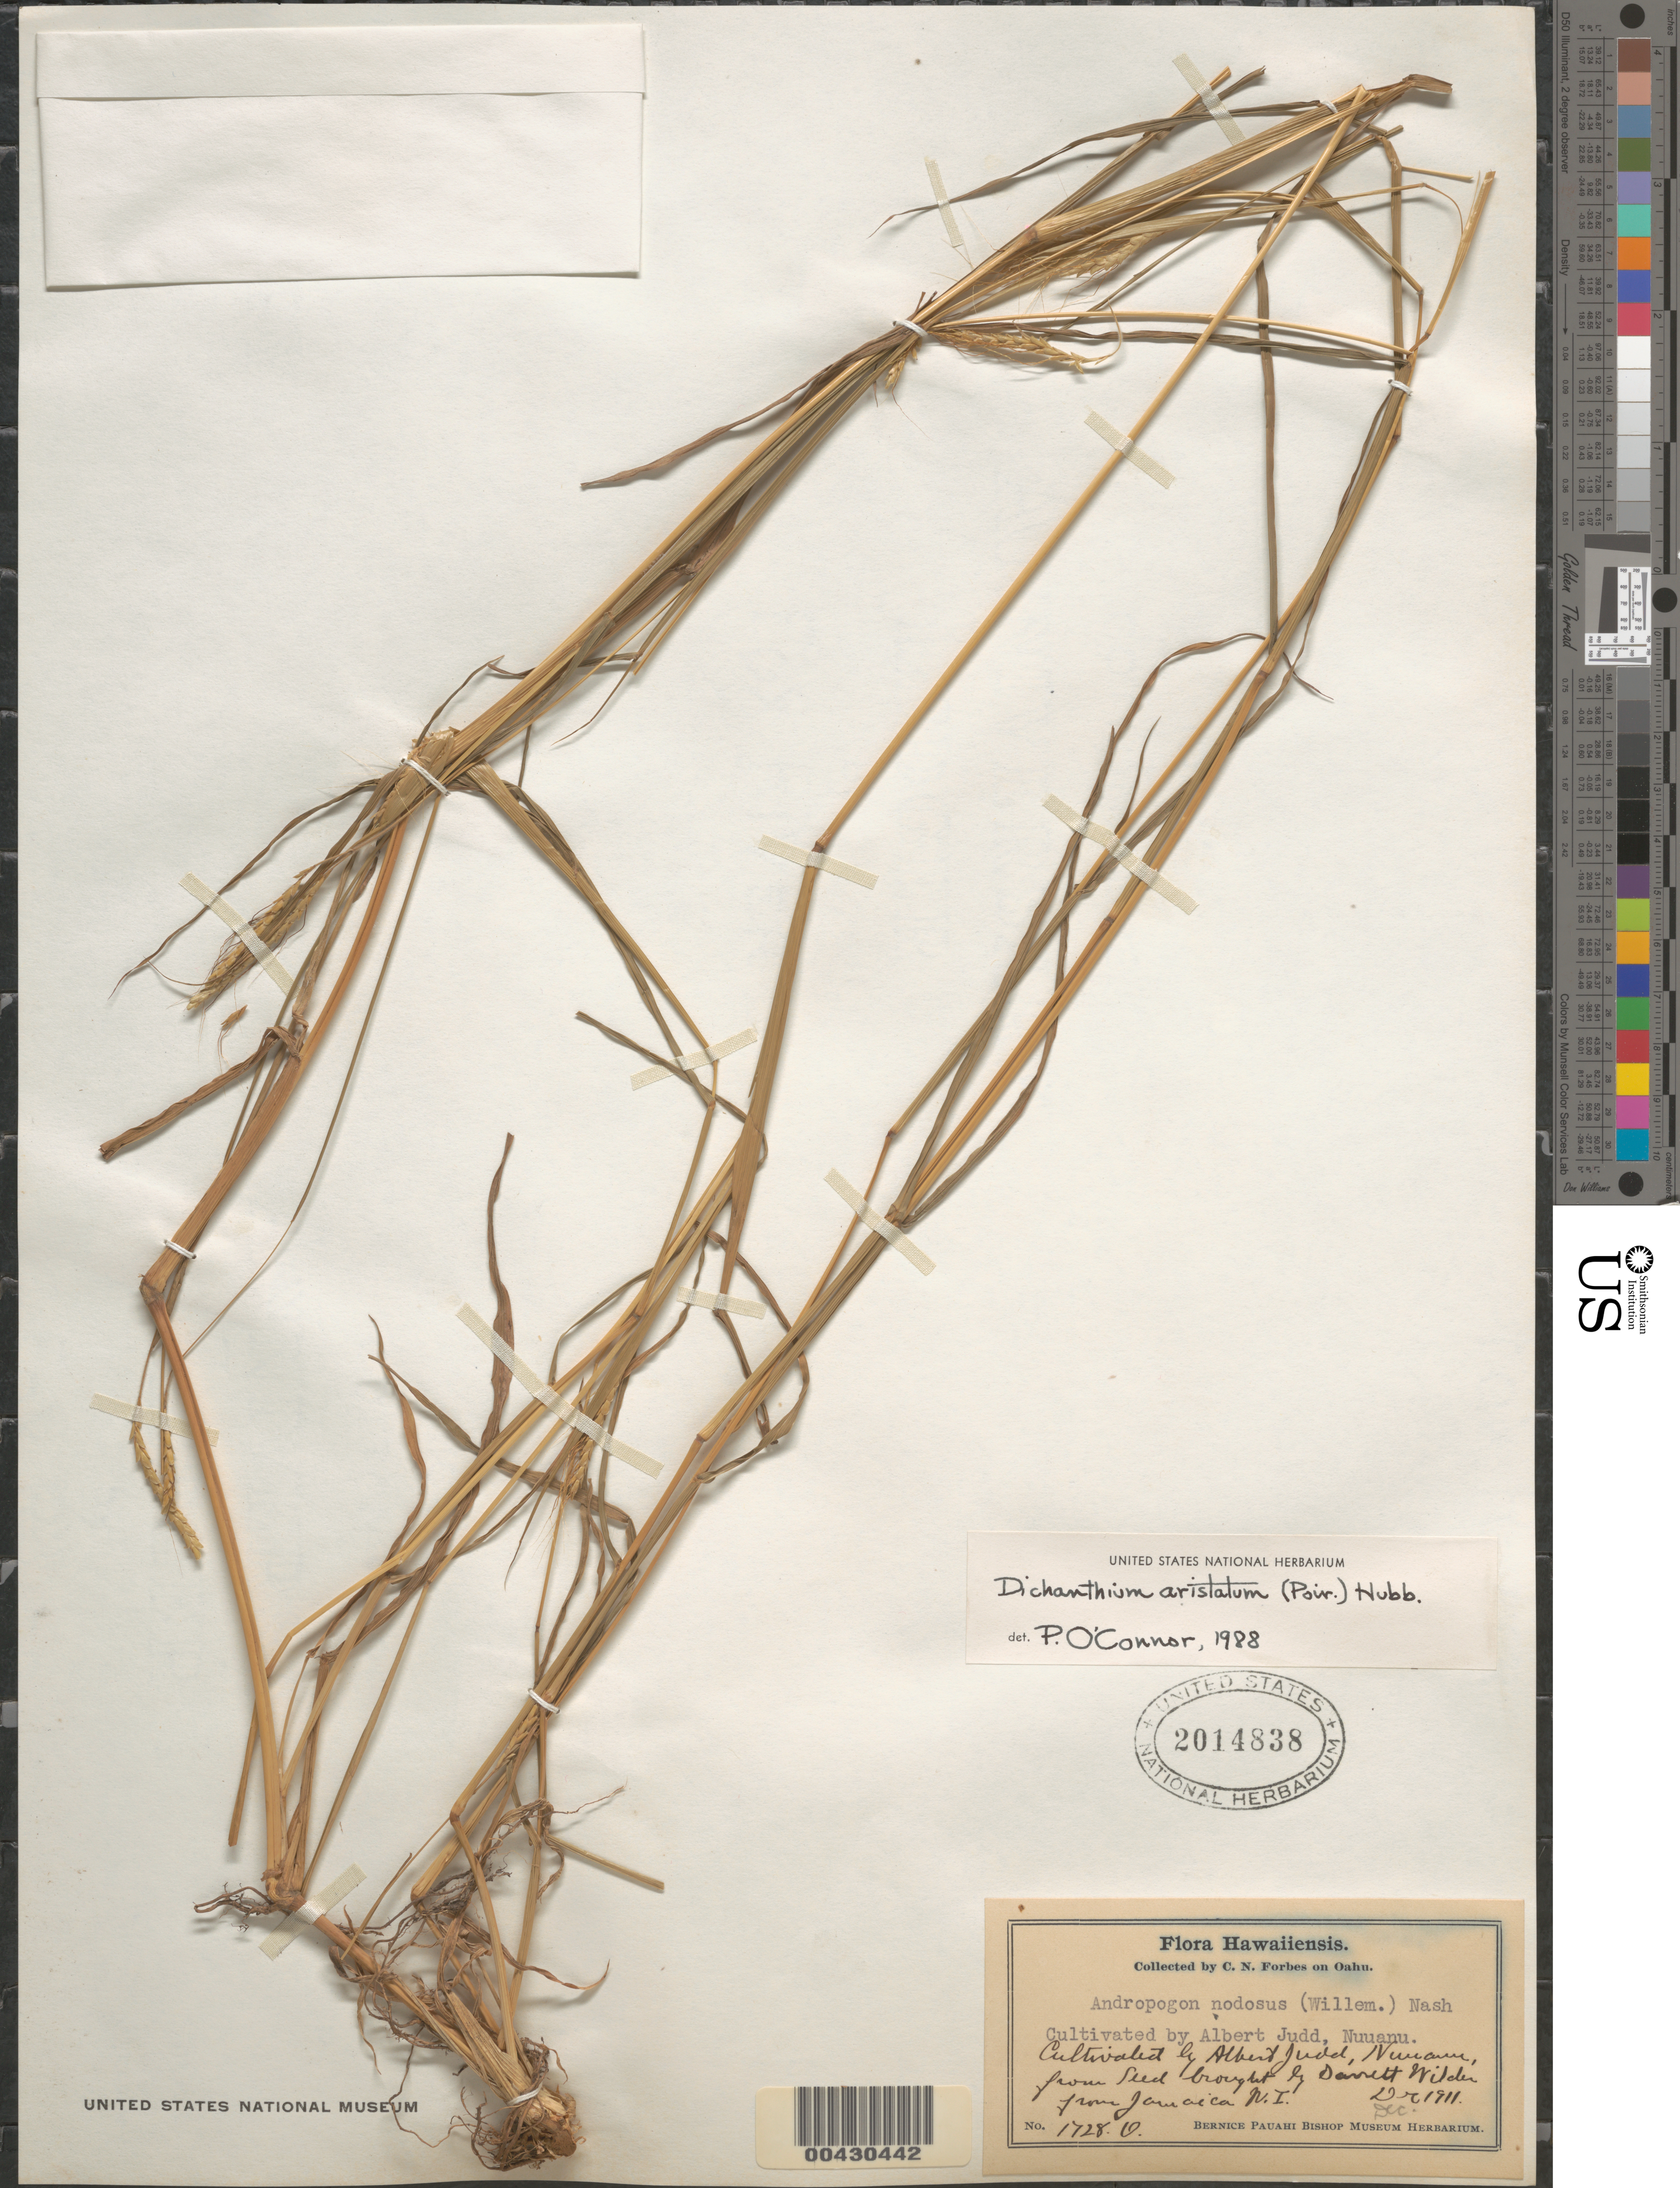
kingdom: Plantae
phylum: Tracheophyta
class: Liliopsida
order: Poales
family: Poaceae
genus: Dichanthium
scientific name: Dichanthium aristatum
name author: (Poir.) C.E. Hubb.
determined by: O'Connor, P.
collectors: C. N. Forbes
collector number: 1728.O.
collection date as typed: Dec 1911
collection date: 1911-12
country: United States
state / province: Hawaii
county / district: Honolulu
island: Oahu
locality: Nuuanu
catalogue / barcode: US 2014838